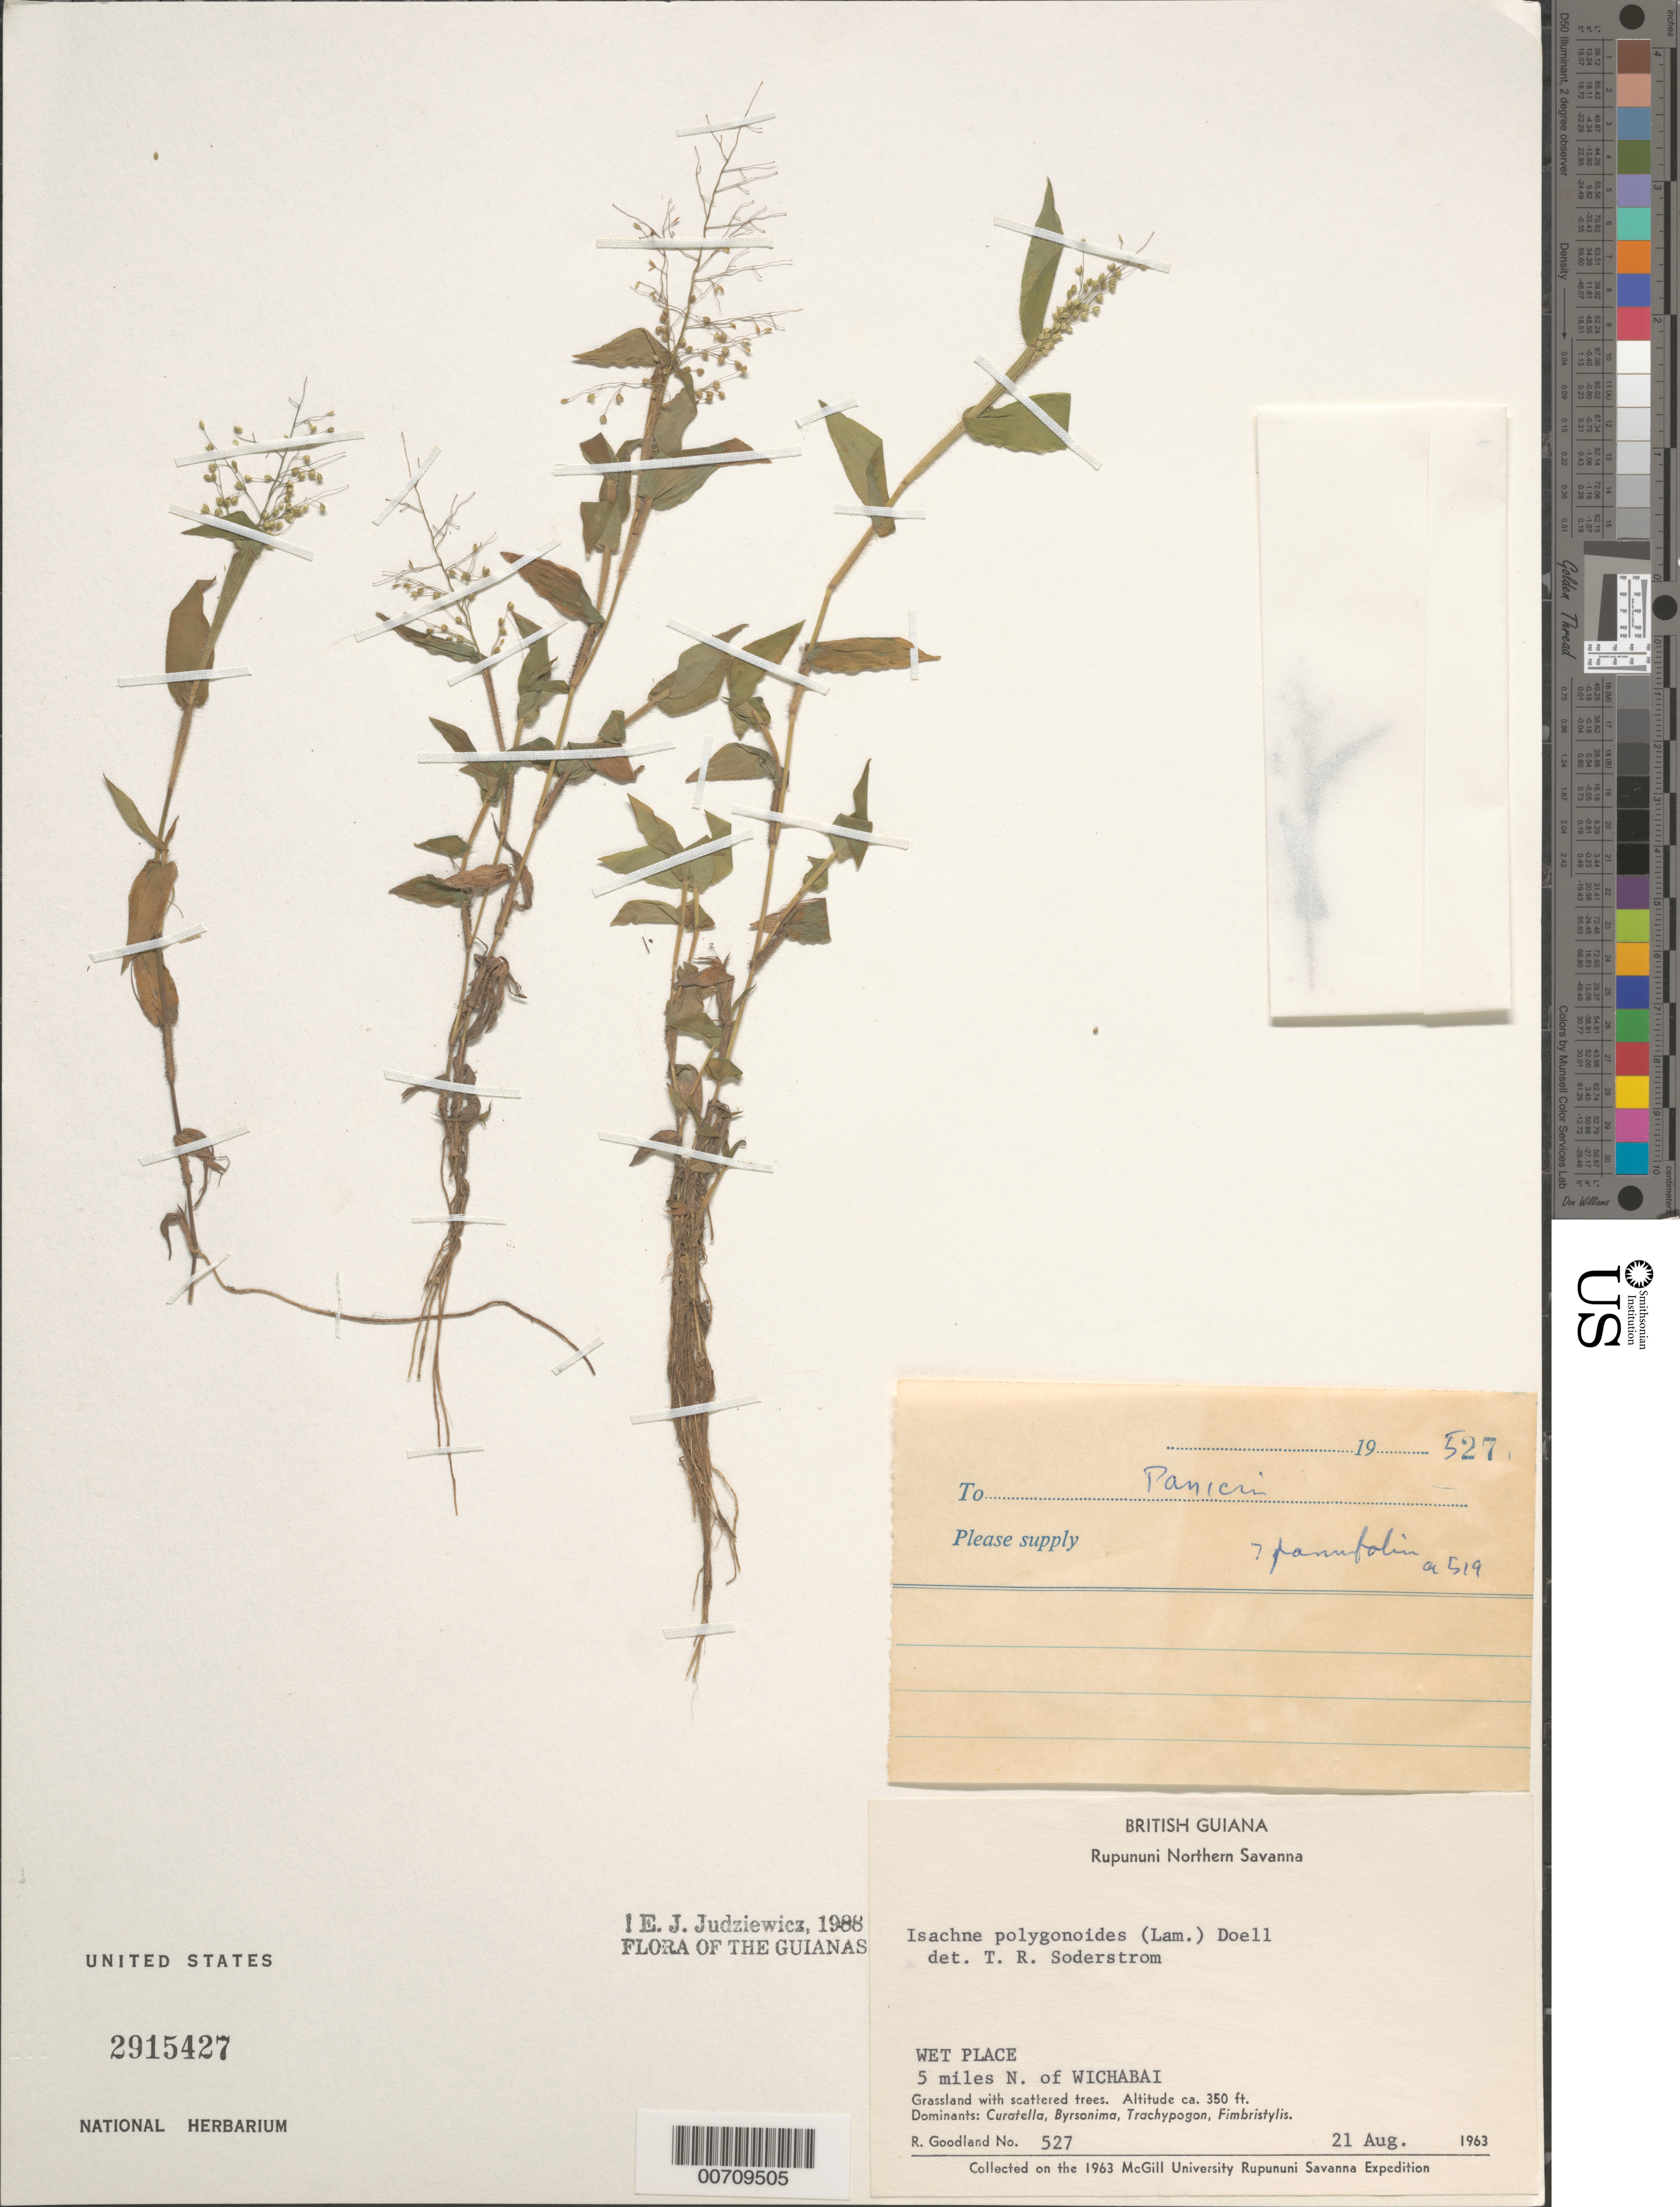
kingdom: Plantae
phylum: Tracheophyta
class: Liliopsida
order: Poales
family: Poaceae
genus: Isachne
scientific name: Isachne polygonoides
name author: (Lam.) Döll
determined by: Soderstrom, T. R.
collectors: R. Goodland & P. Maycock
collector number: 527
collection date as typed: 21-Aug-63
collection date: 1963-08-21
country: Guyana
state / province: U. Takutu-U. Essequibo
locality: Rupununi Northern Savanna, Wichabai, 5 mi. N of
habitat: Grassland with scattered trees. Dominants: Curatella, Byrsonima, Trachypogon, Fimbristylis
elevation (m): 107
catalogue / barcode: US 2915427